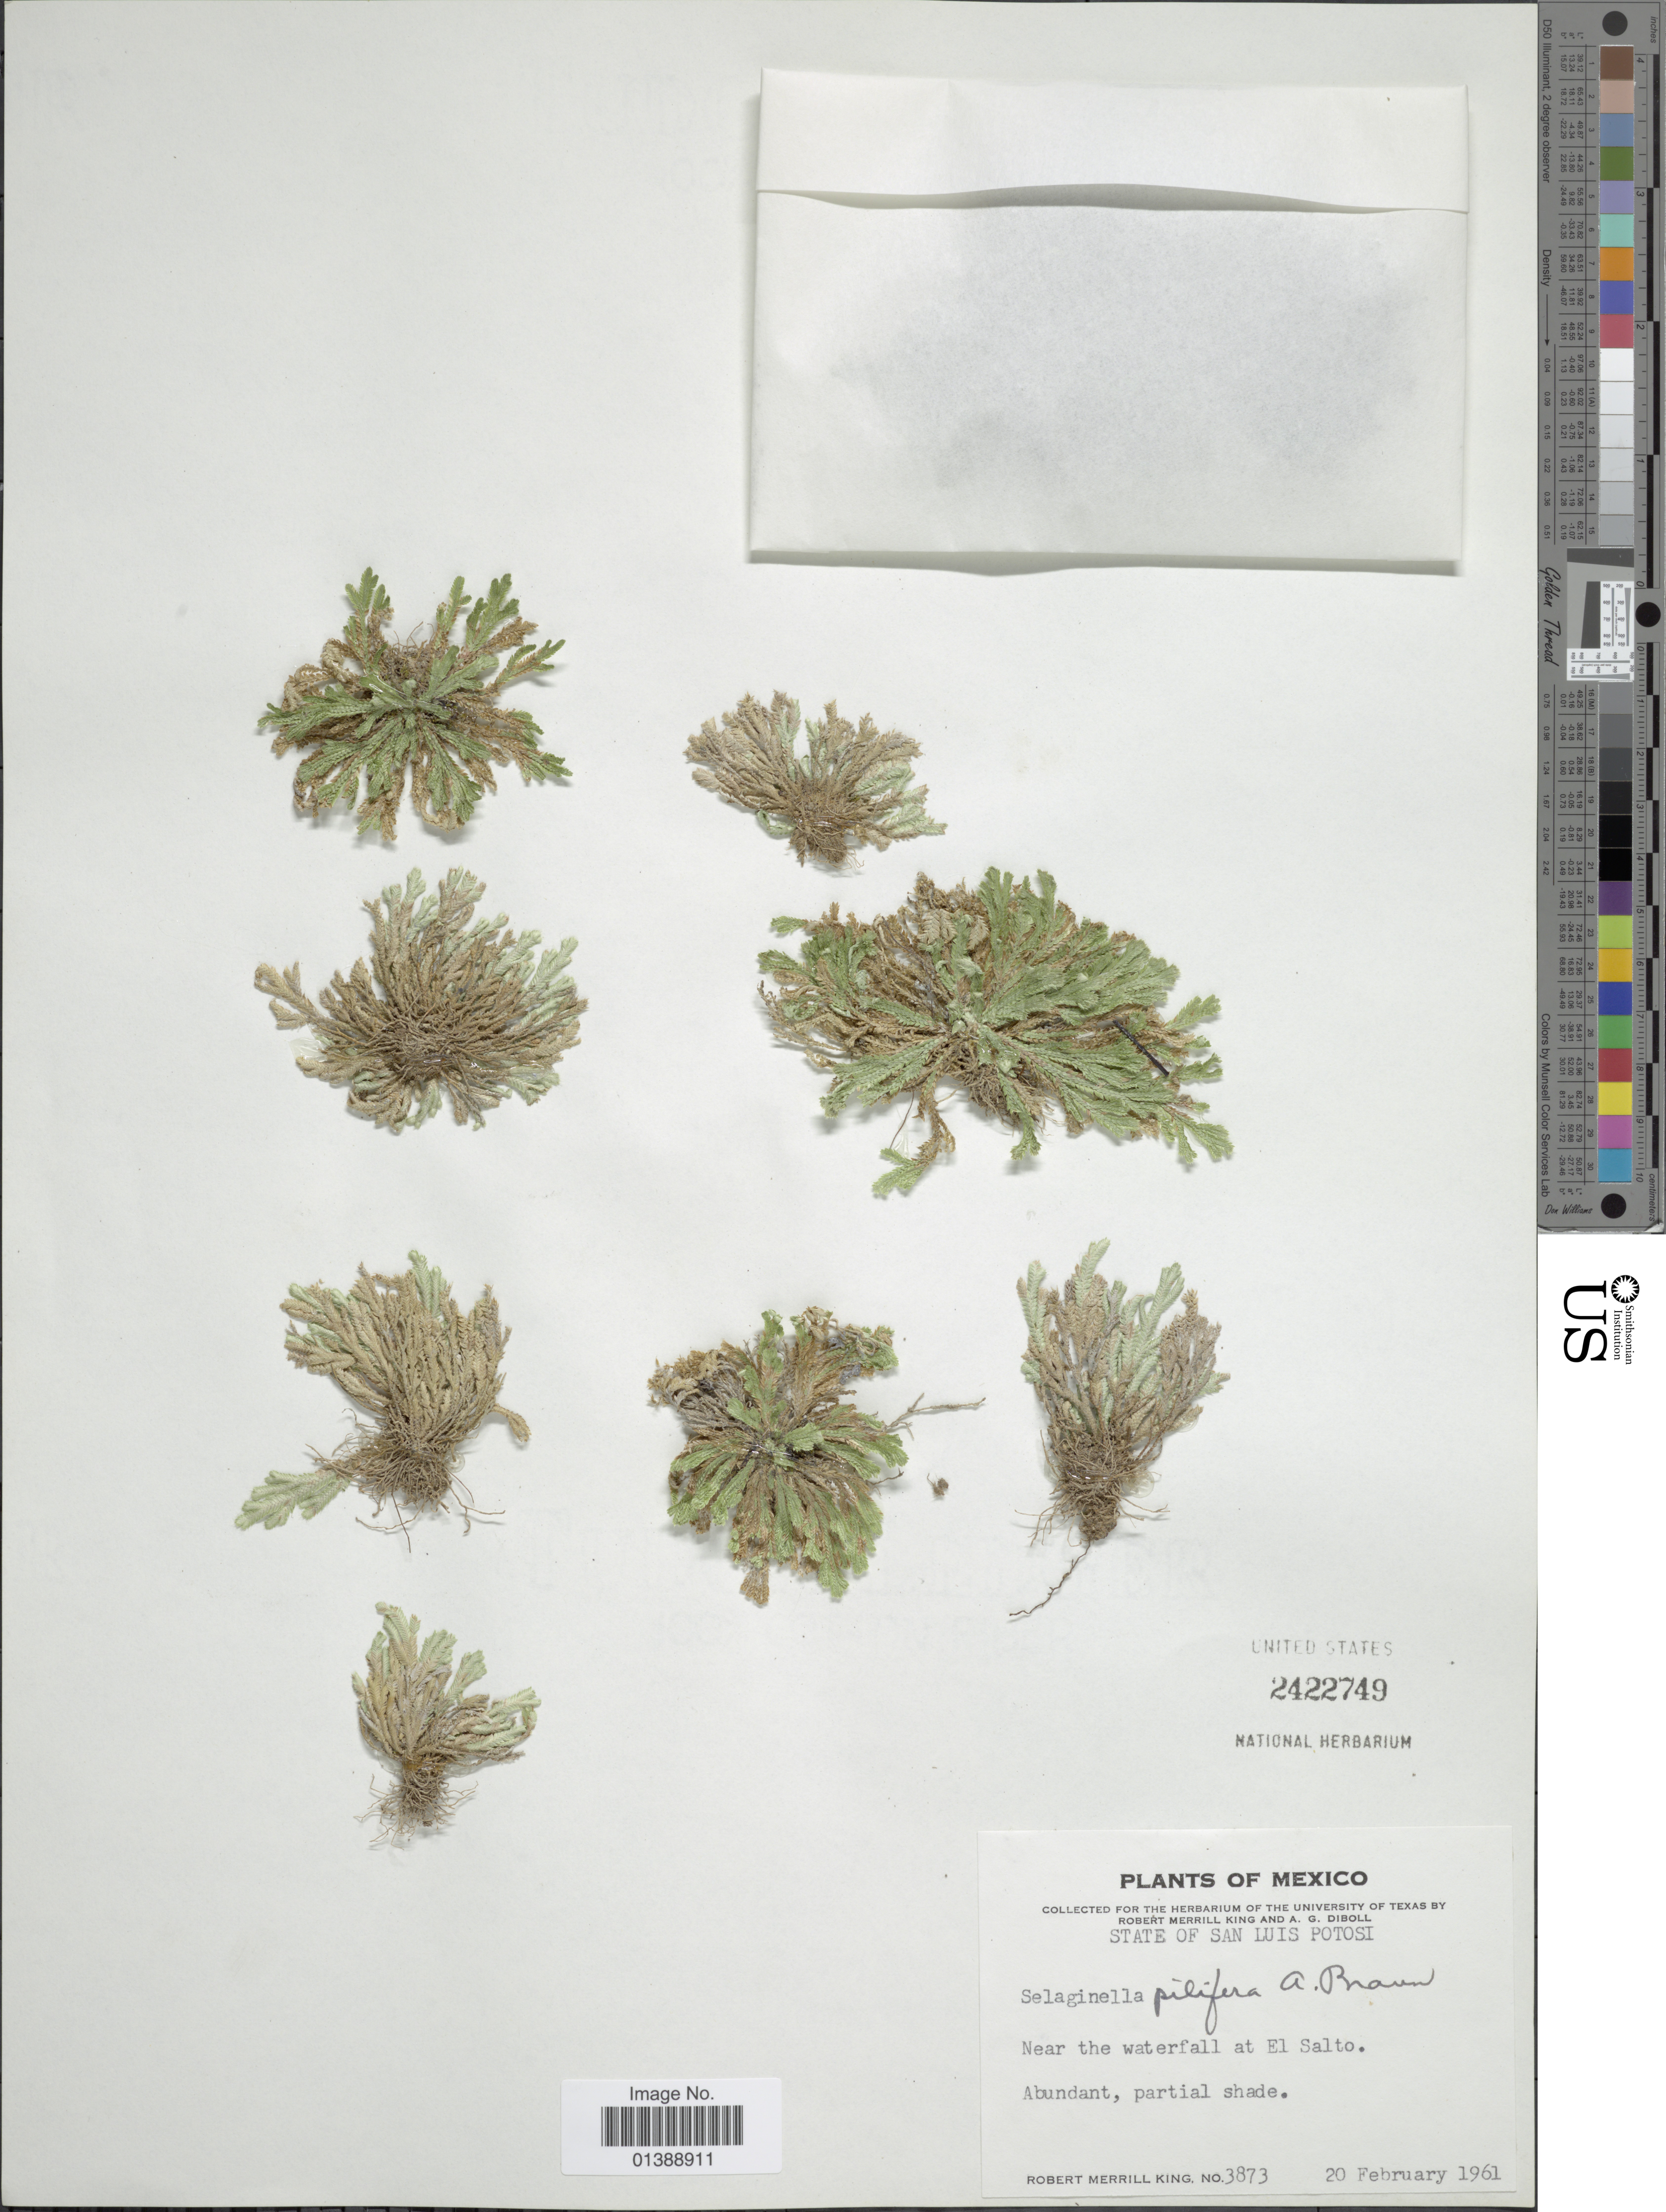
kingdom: Plantae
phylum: Tracheophyta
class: Lycopodiopsida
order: Selaginellales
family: Selaginellaceae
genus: Selaginella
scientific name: Selaginella pilifera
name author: A. Braun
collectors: R. M. King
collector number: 3873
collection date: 1961-02-20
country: Mexico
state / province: San Luis Potosí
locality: Near the aterfall at El Salto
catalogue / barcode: US 2422749